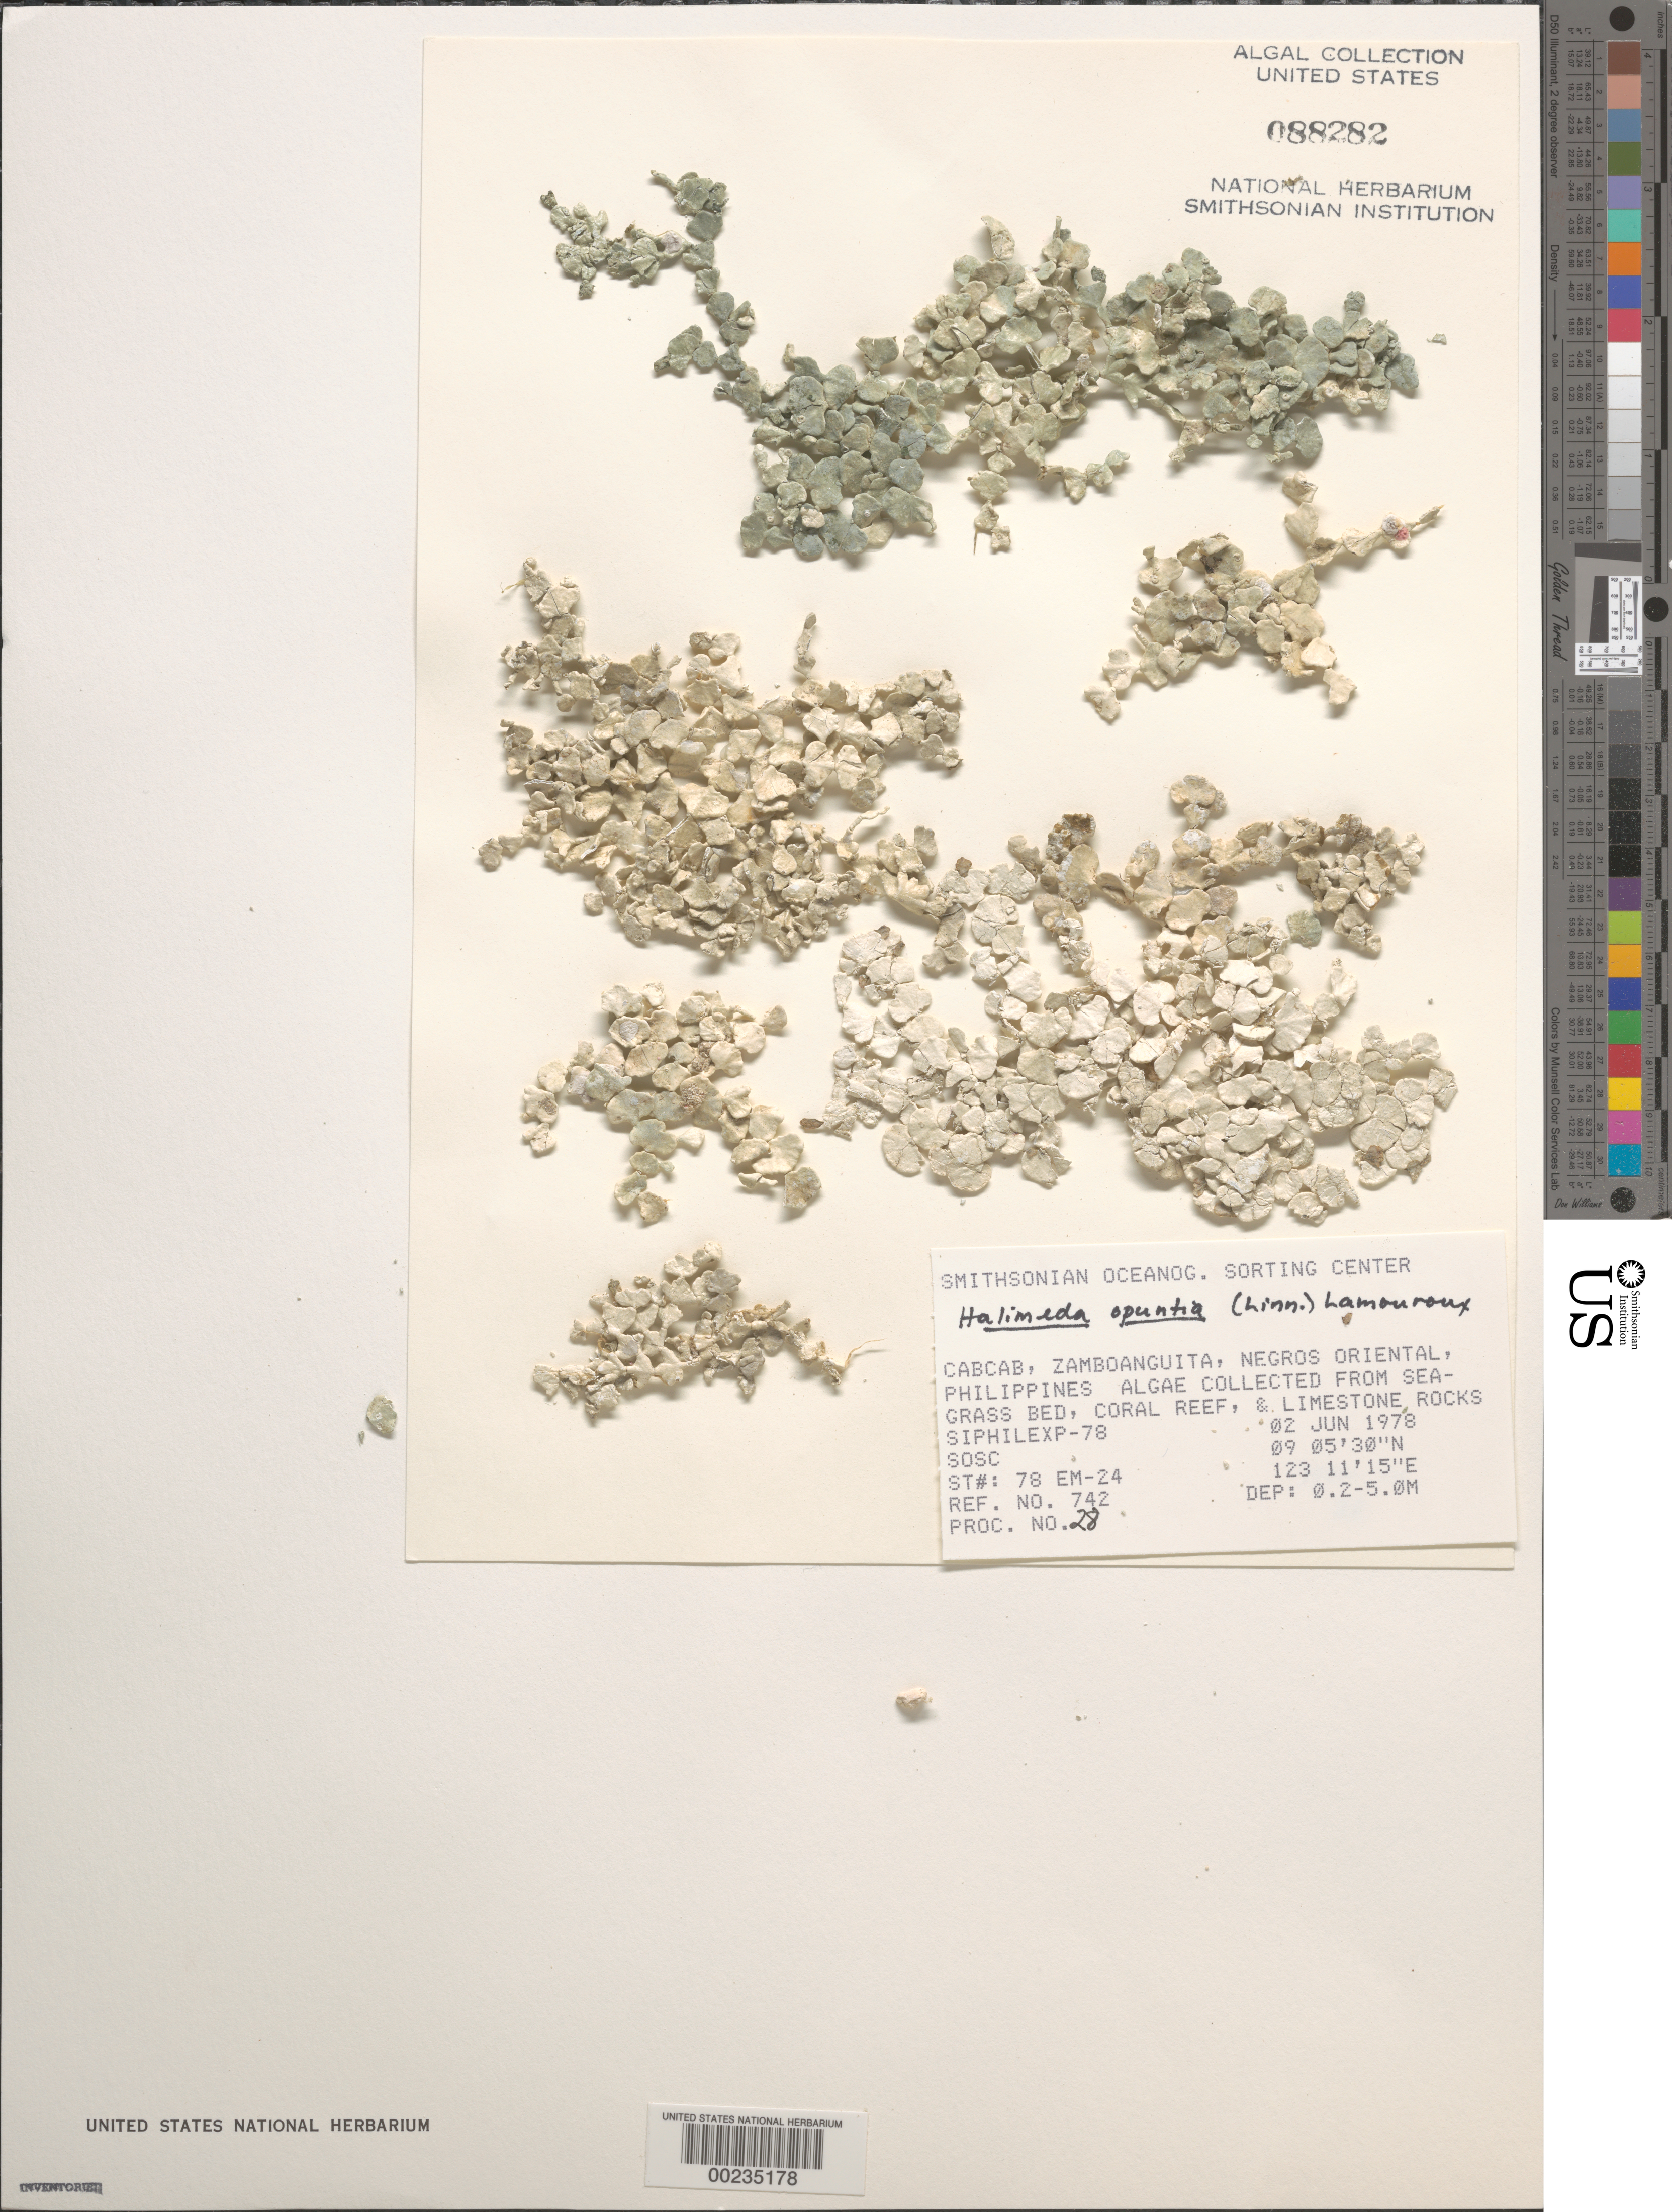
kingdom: Plantae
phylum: Chlorophyta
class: Ulvophyceae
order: Bryopsidales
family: Halimedaceae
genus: Halimeda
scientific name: Halimeda opuntia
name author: (L.) J.V.Lamouroux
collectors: SOSC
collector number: Station 78 Em-24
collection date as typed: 02 Jun 1978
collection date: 1978-06-02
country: Philippines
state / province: Central Visayas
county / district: Negros Oriental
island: Negros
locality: Cabcab, Zamboanguita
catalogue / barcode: US 88282